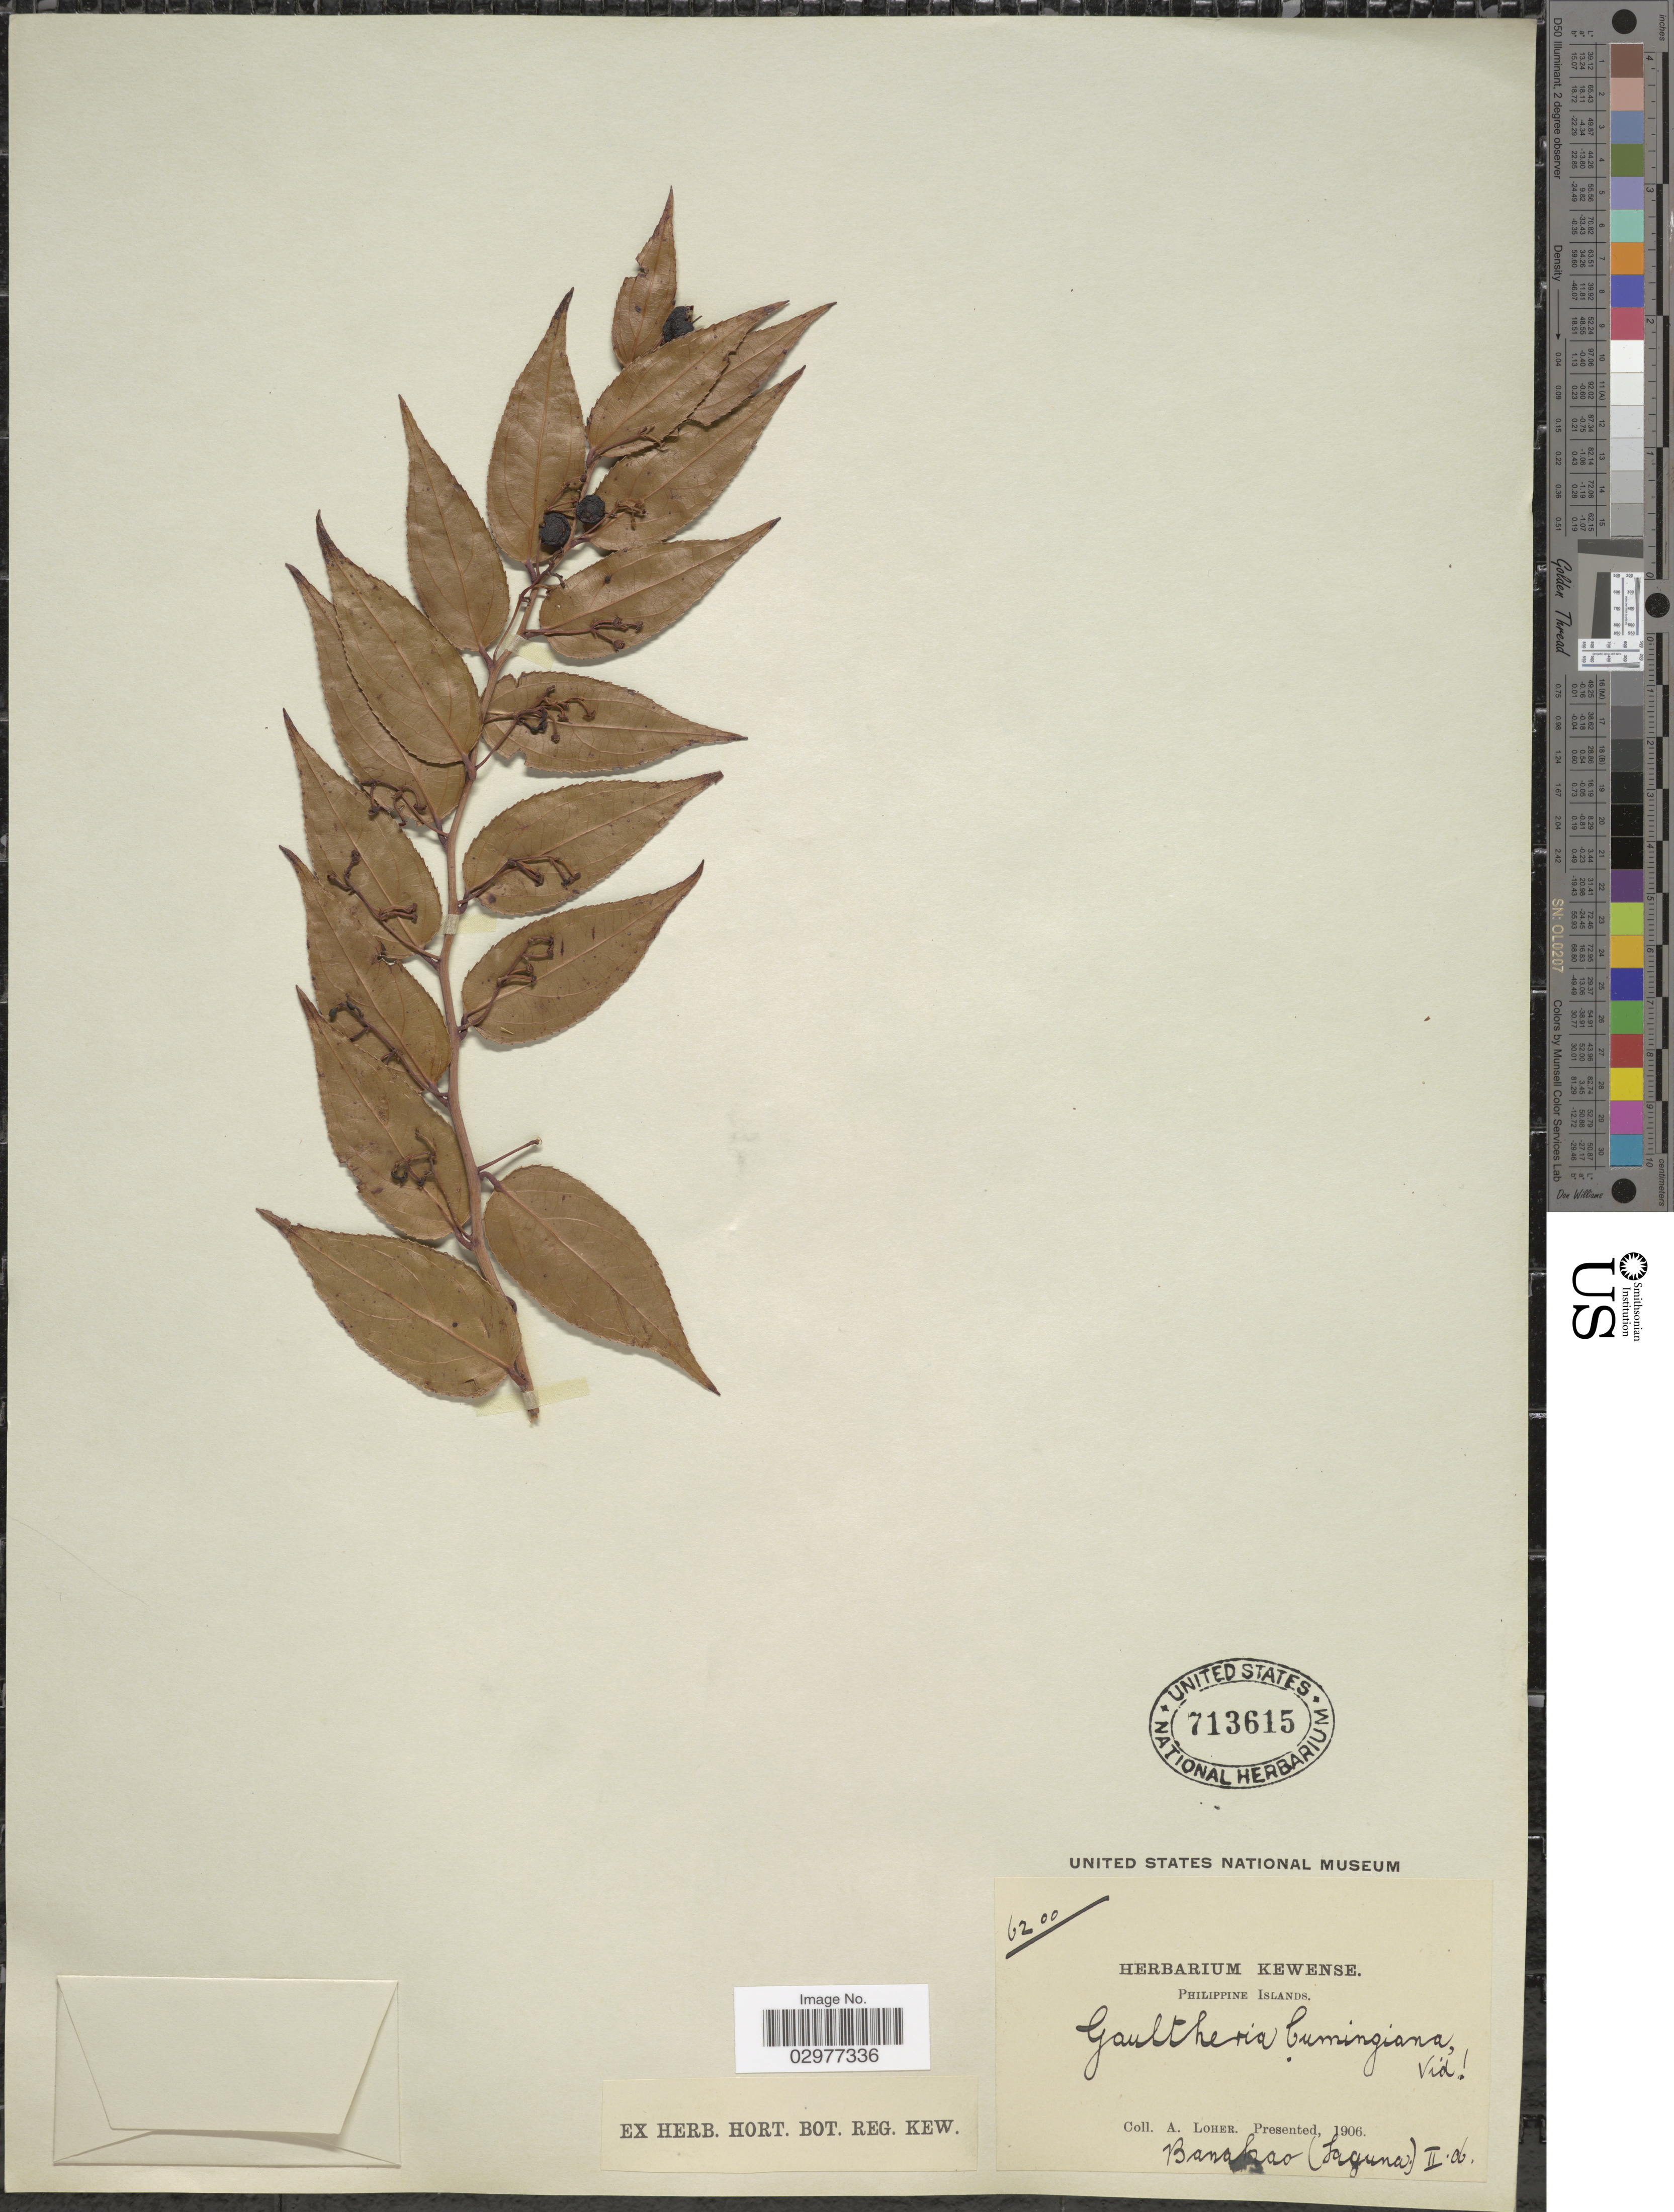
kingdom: Plantae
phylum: Tracheophyta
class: Magnoliopsida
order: Ericales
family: Ericaceae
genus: Gaultheria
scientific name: Gaultheria cumingiana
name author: S. Vidal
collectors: A. Loher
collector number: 6200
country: Philippines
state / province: Calabarzon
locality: Philippine Islands. Banakao (Laguna).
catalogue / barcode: US 713615